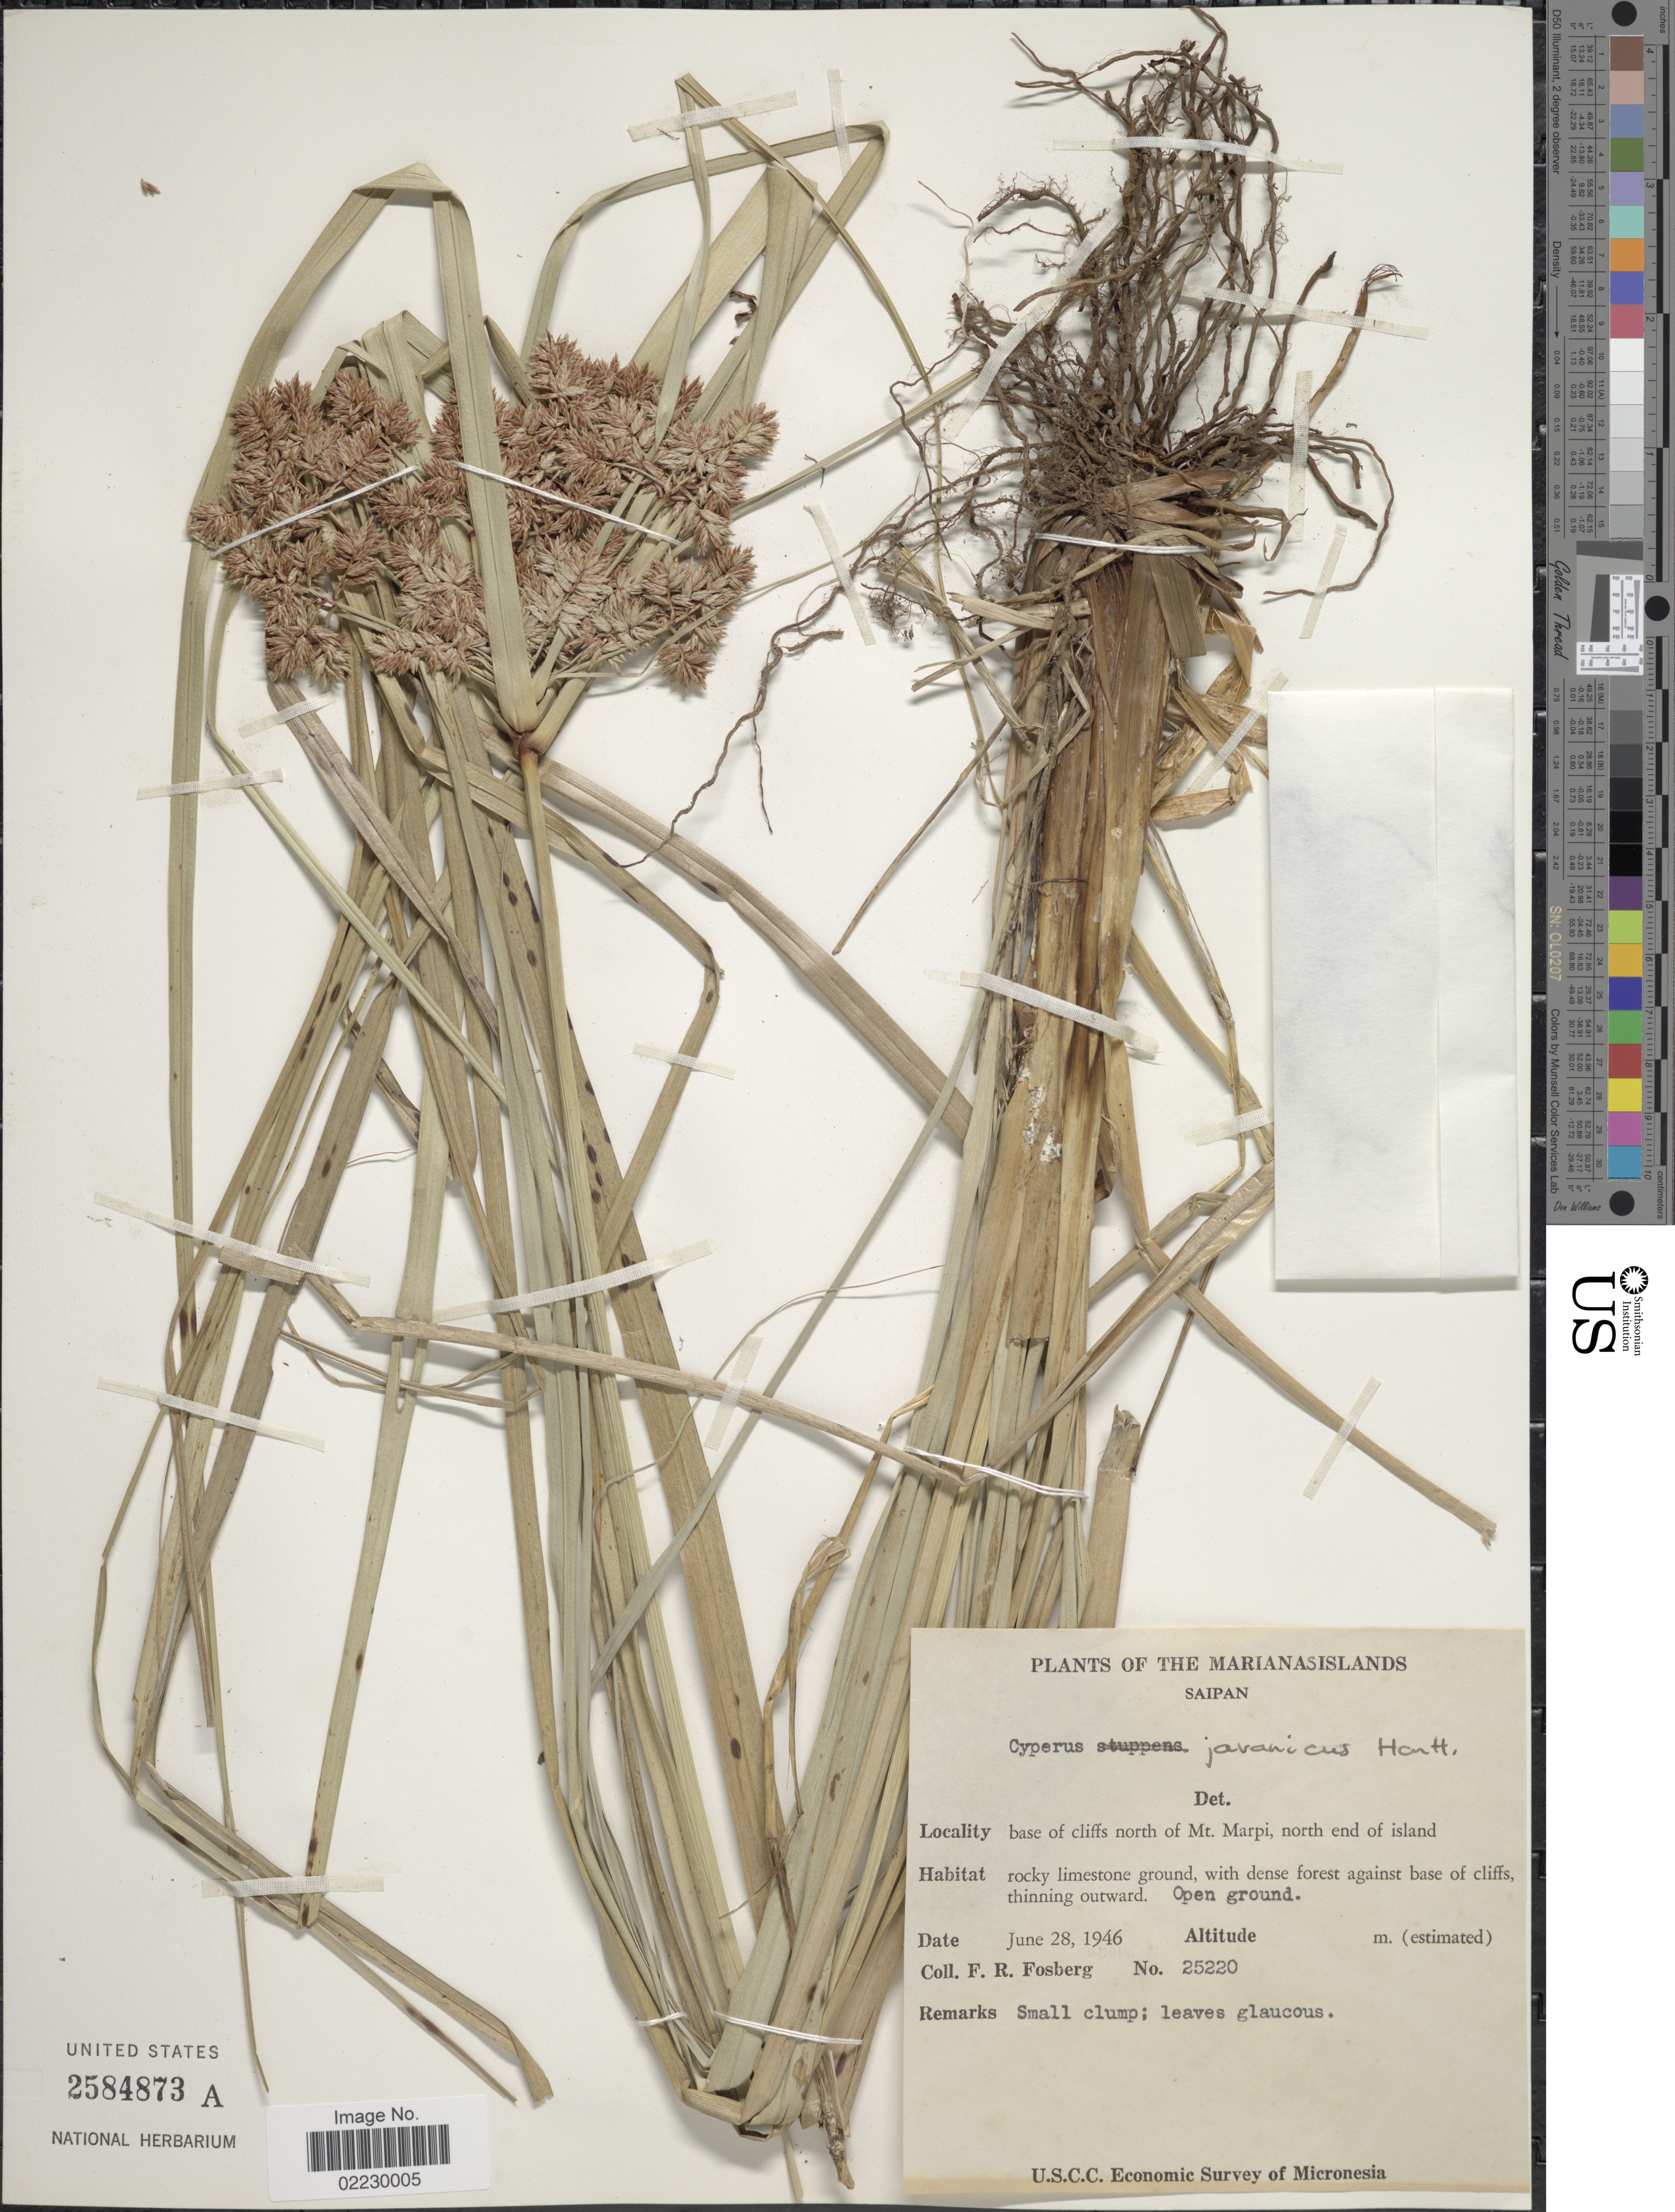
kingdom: Plantae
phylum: Tracheophyta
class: Liliopsida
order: Poales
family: Cyperaceae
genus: Cyperus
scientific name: Cyperus javanicus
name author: Houtt.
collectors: F. R. Fosberg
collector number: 25220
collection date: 1946-06-28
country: Northern Mariana Islands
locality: The Marianas Islands. Saipan. Base of cliffs north of Mt. Marpi, north en dof island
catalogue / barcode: US 2584873A